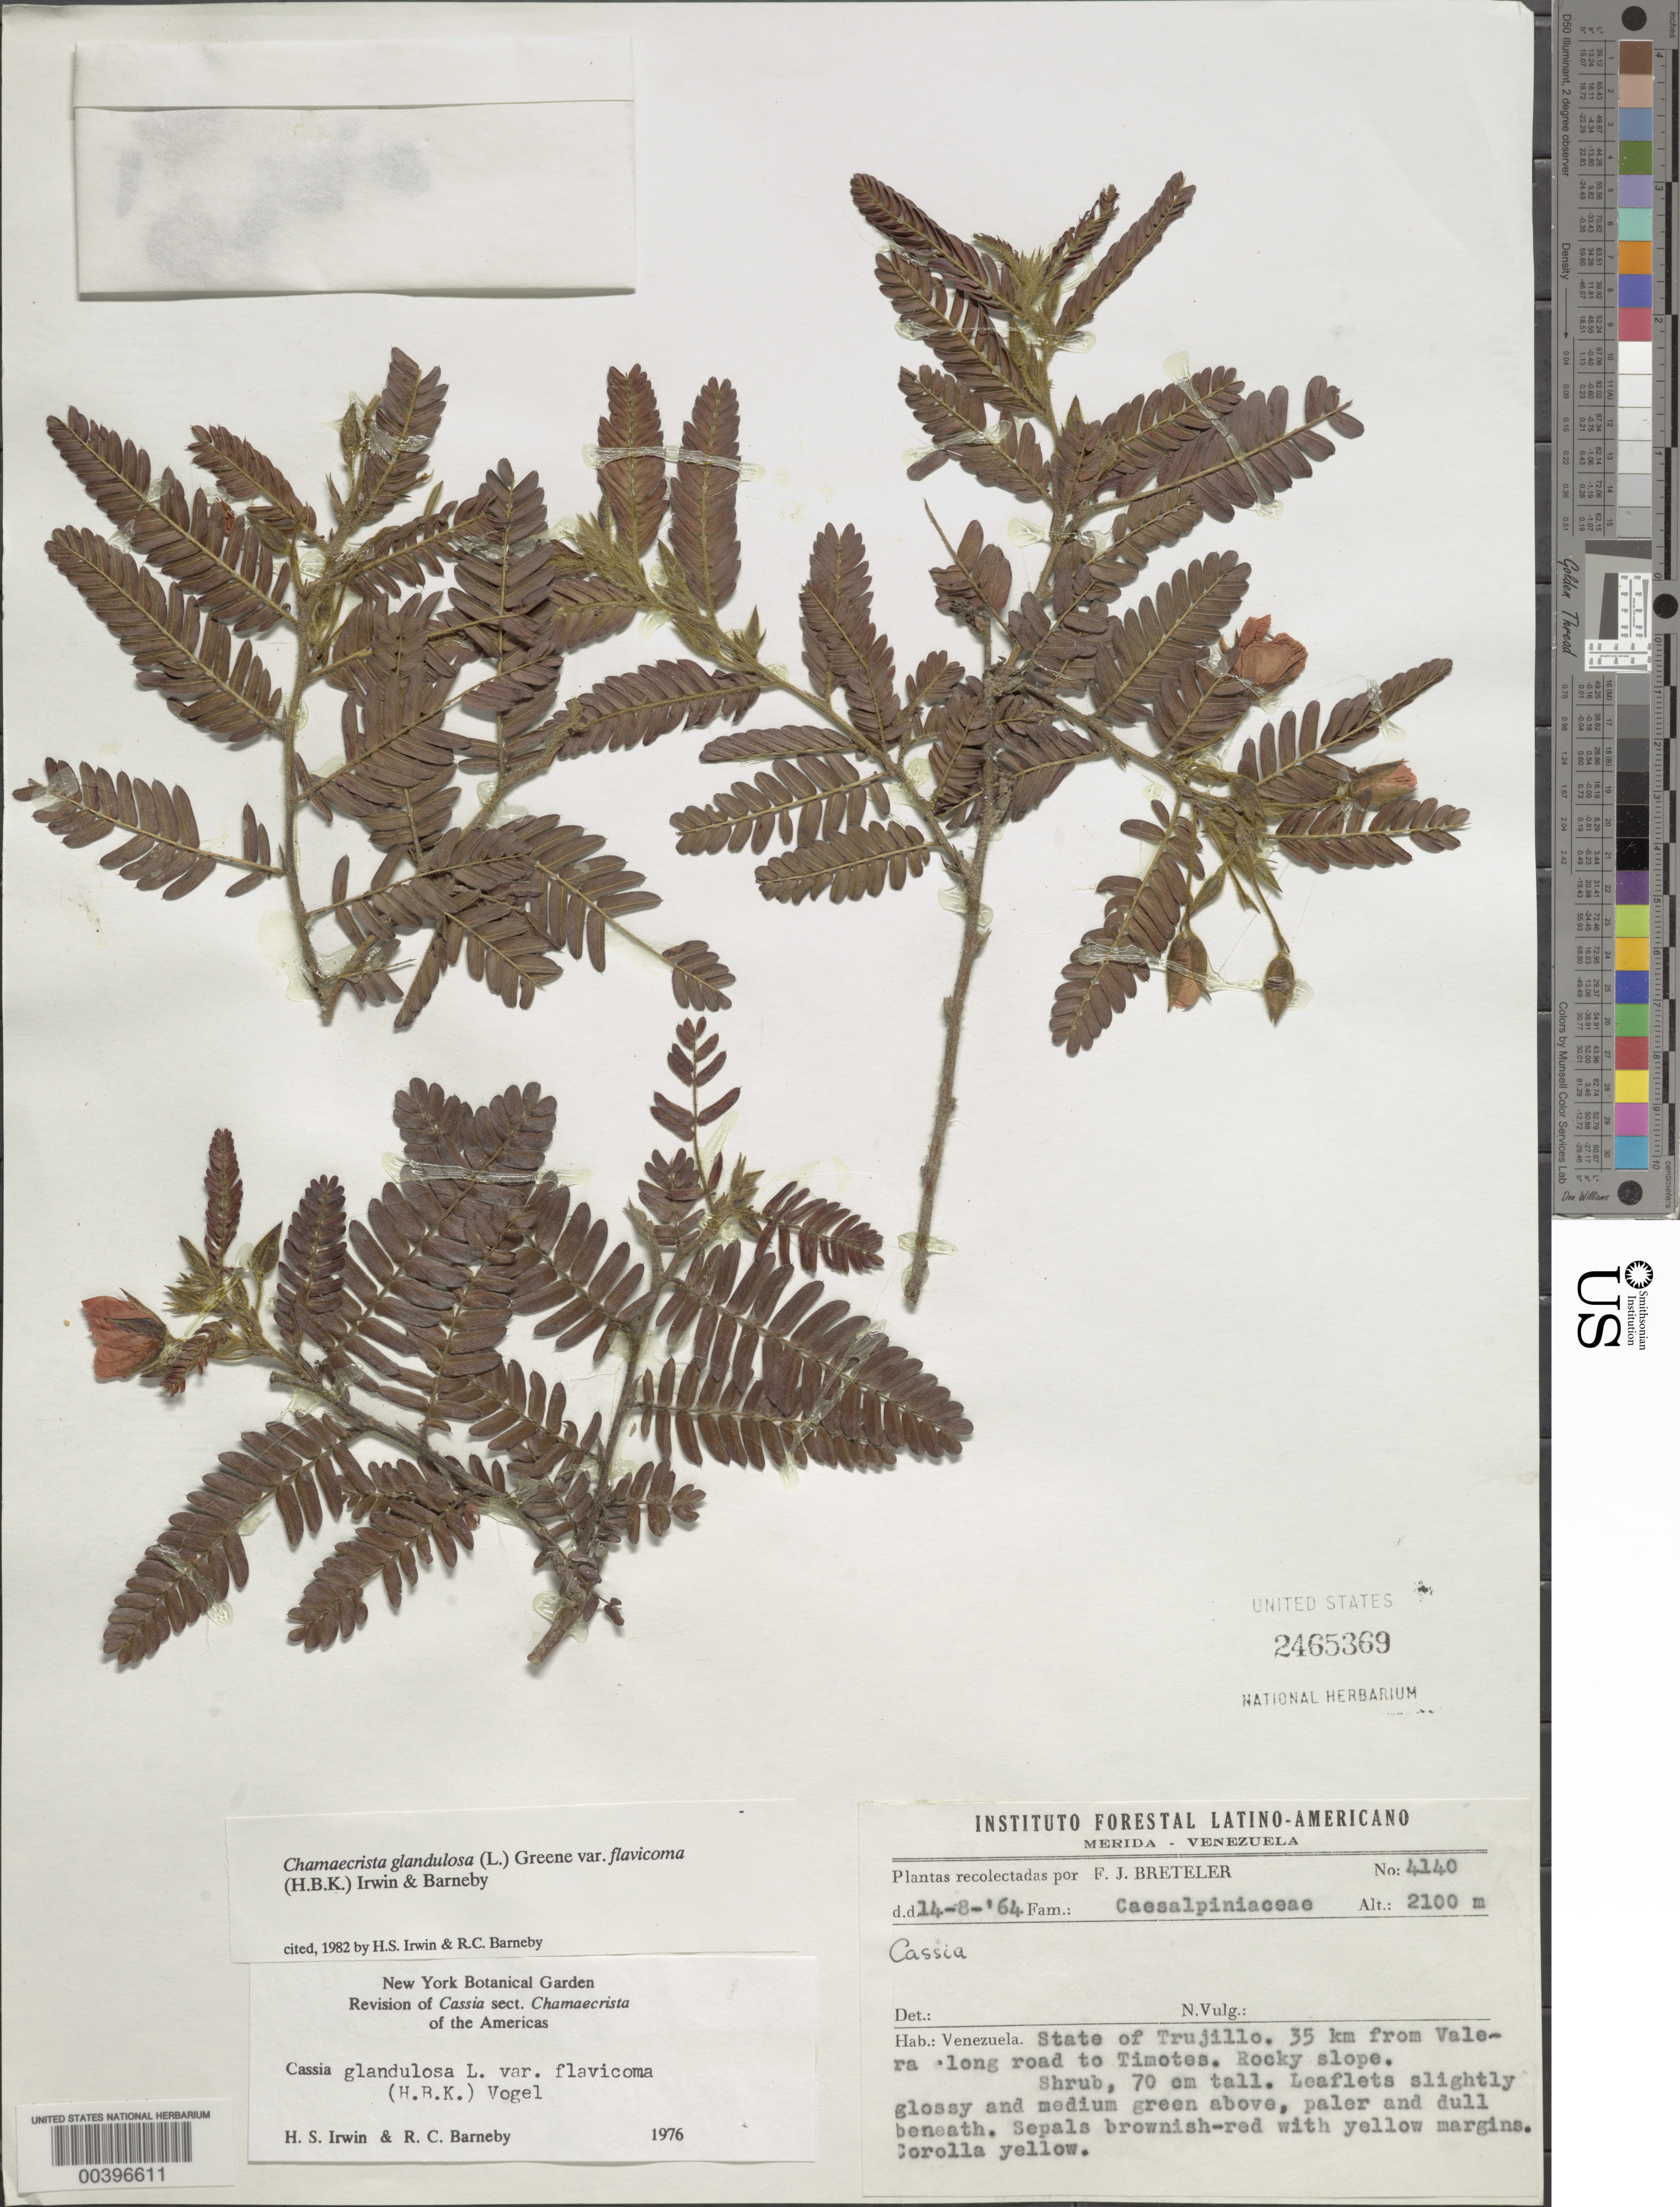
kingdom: Plantae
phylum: Tracheophyta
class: Magnoliopsida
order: Fabales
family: Fabaceae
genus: Chamaecrista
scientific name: Chamaecrista glandulosa var. flavicoma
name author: (Kunth) H.S. Irwin & Barneby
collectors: F. J. Breteler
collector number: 4140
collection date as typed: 14 Aug 1964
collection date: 1964-08-14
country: Venezuela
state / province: Trujillo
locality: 35 km from valera, long road to timotes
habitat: Rocky slope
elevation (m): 2100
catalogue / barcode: US 2465369